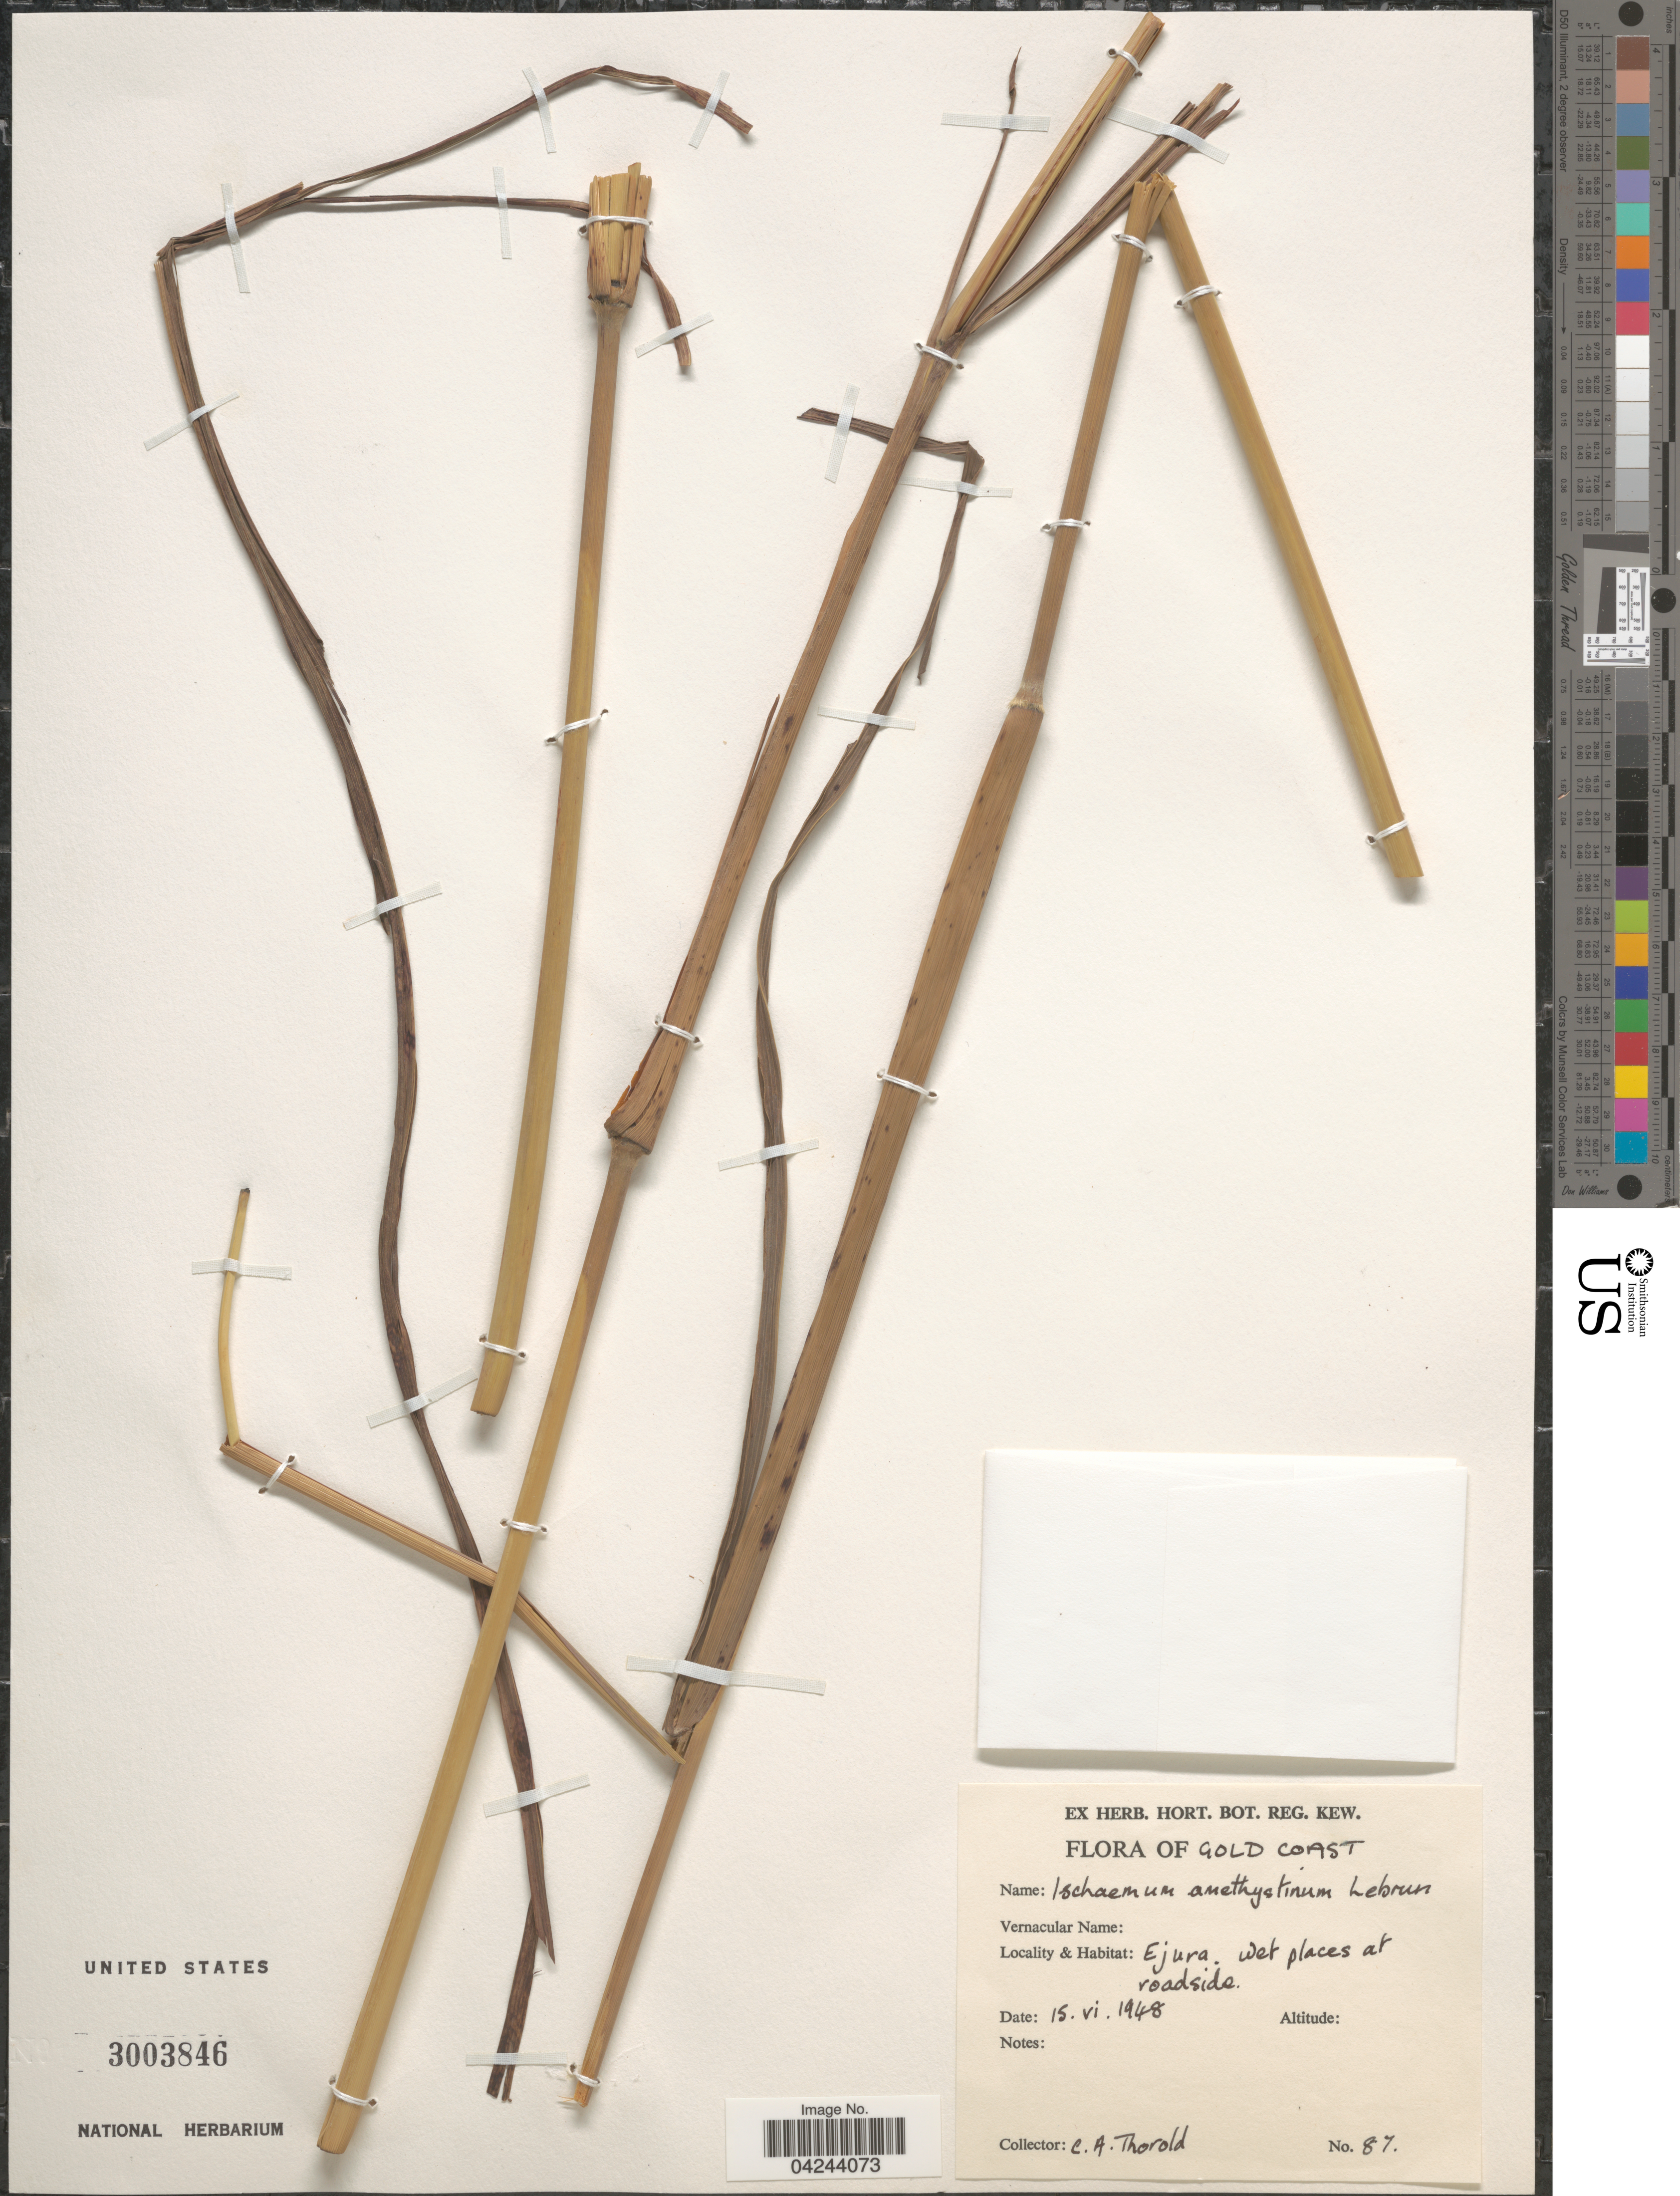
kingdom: Plantae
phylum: Tracheophyta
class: Liliopsida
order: Poales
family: Poaceae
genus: Ischaemum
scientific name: Ischaemum afrum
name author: (J.F. Gmel.) Dandy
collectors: C. Thorold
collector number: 87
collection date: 1948-06-15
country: Ghana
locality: Ejura.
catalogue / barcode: US 3003846